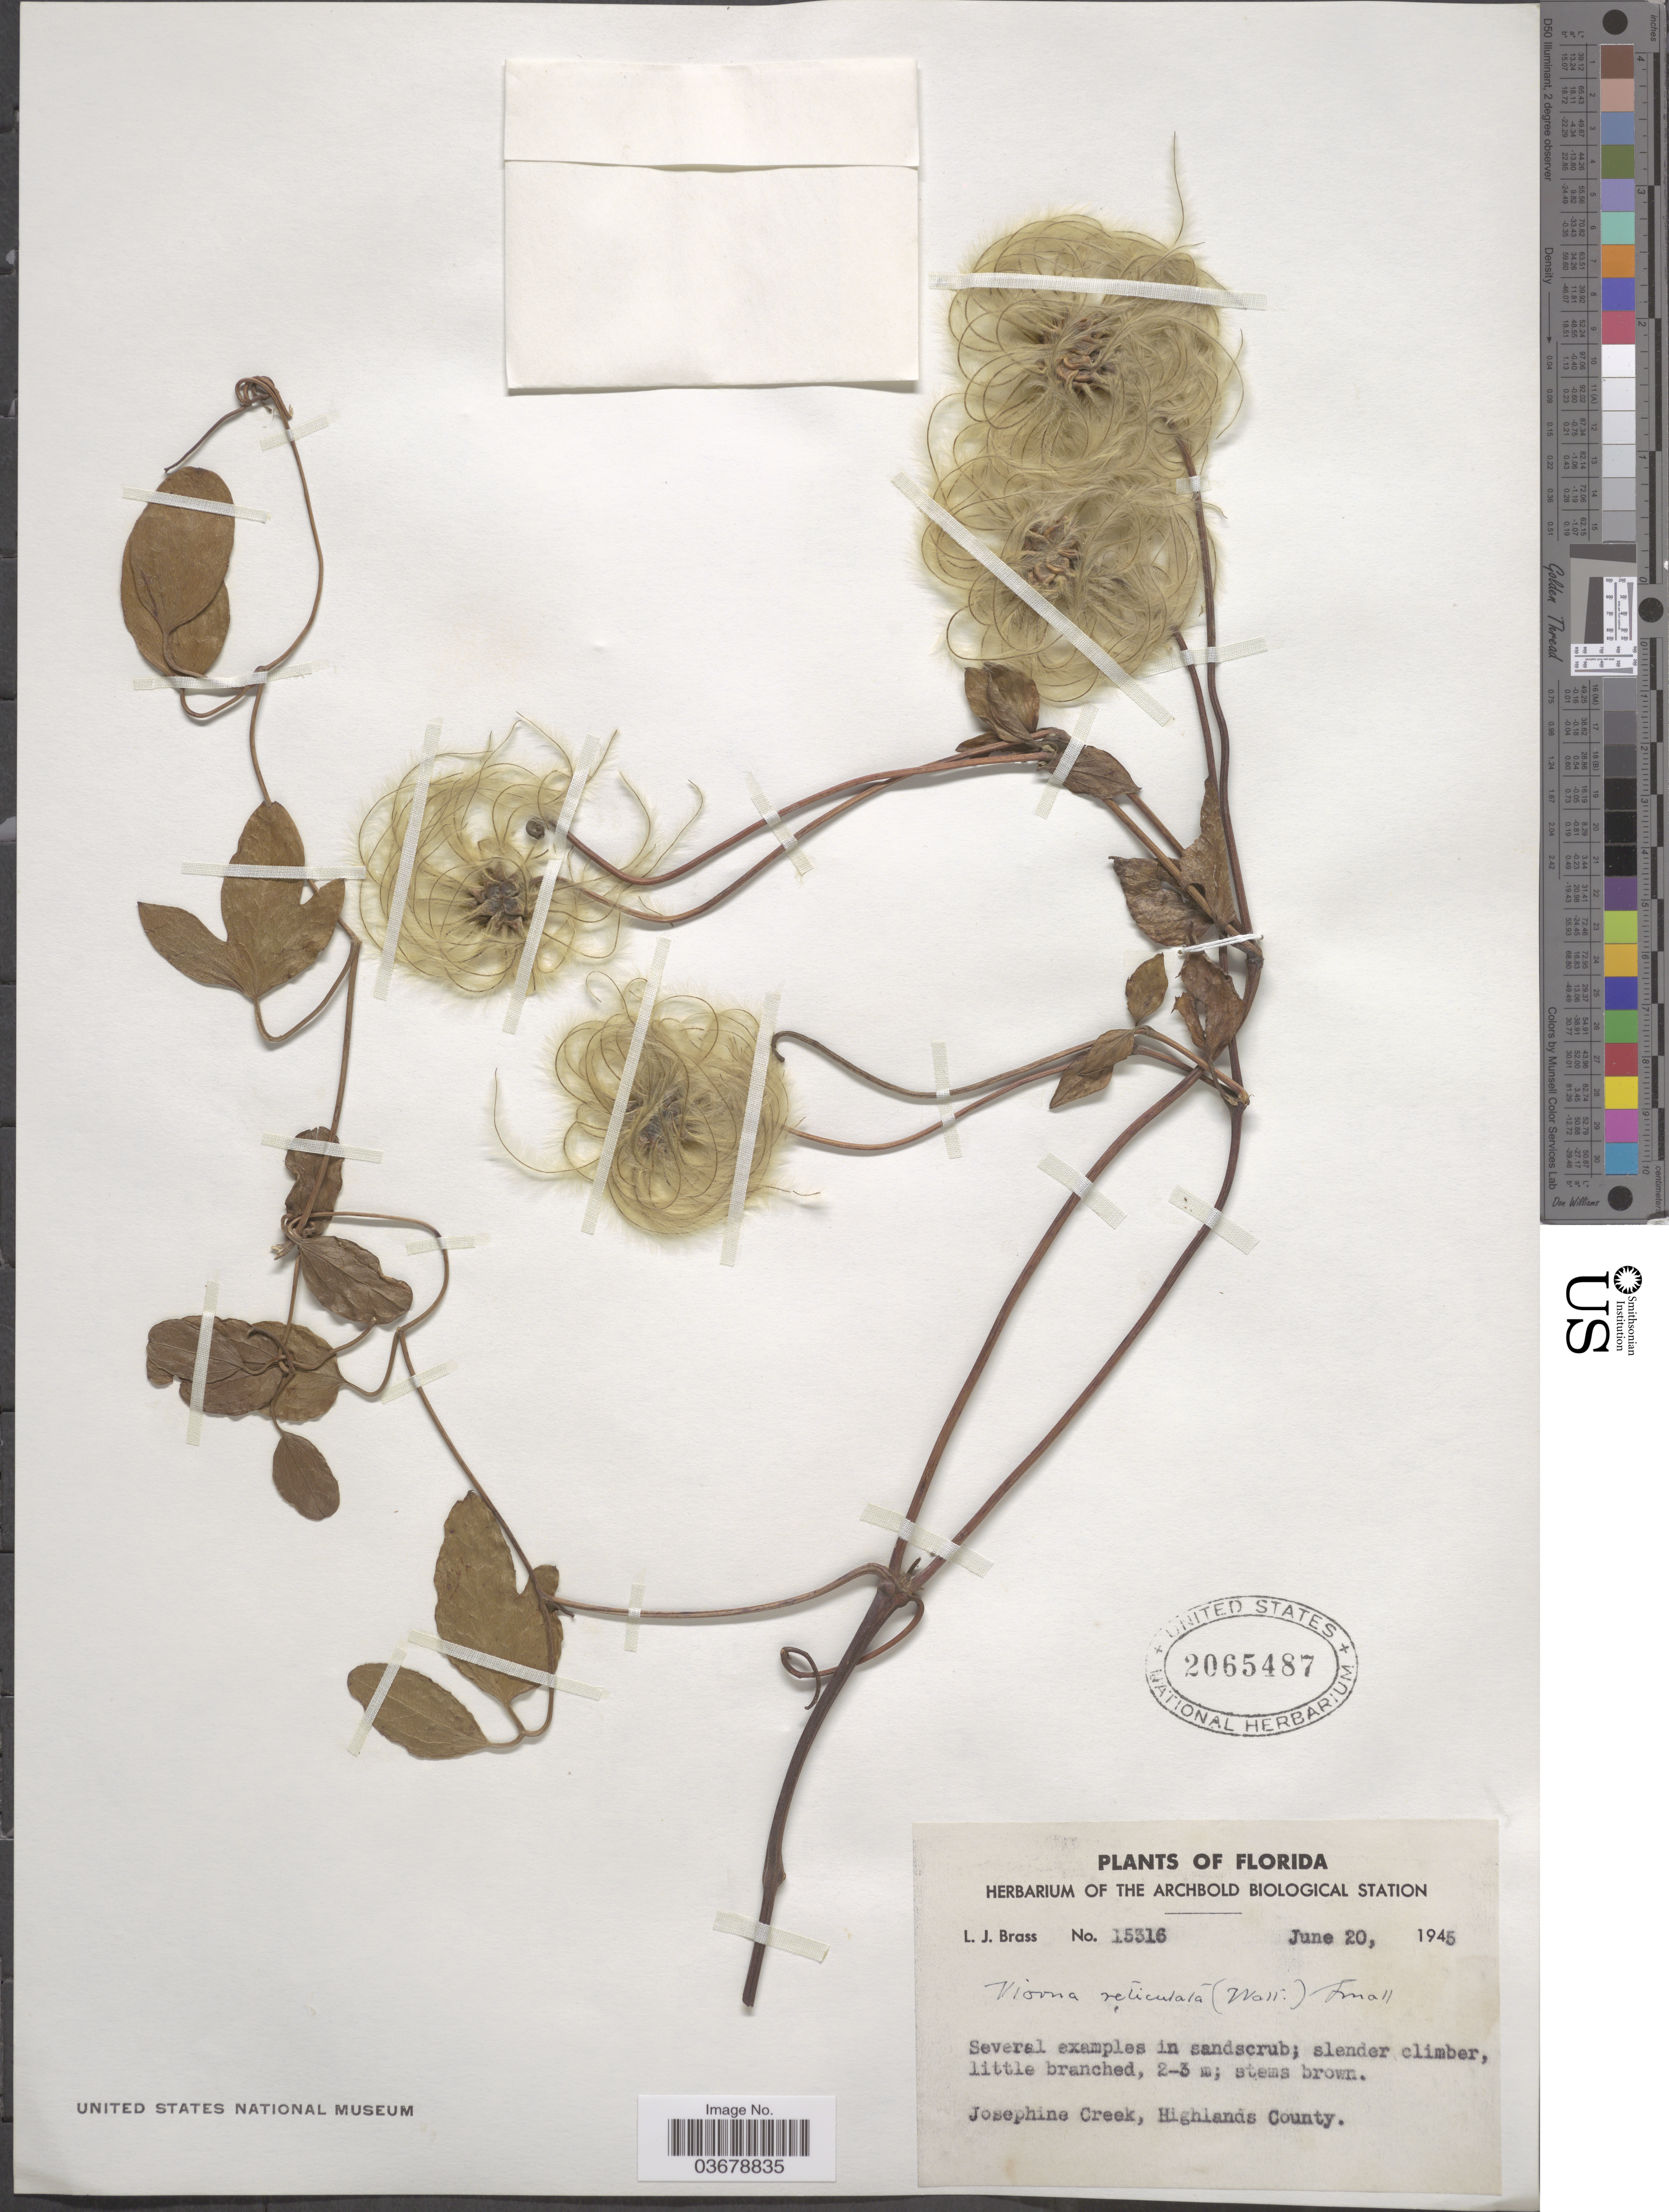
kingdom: Plantae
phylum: Tracheophyta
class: Magnoliopsida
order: Ranunculales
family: Ranunculaceae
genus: Clematis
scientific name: Clematis viorna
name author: L.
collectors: L. J. Brass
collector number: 15316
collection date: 1945-06-20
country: United States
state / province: Florida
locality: Josephine Creek, Highlands County.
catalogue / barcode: US 2065487